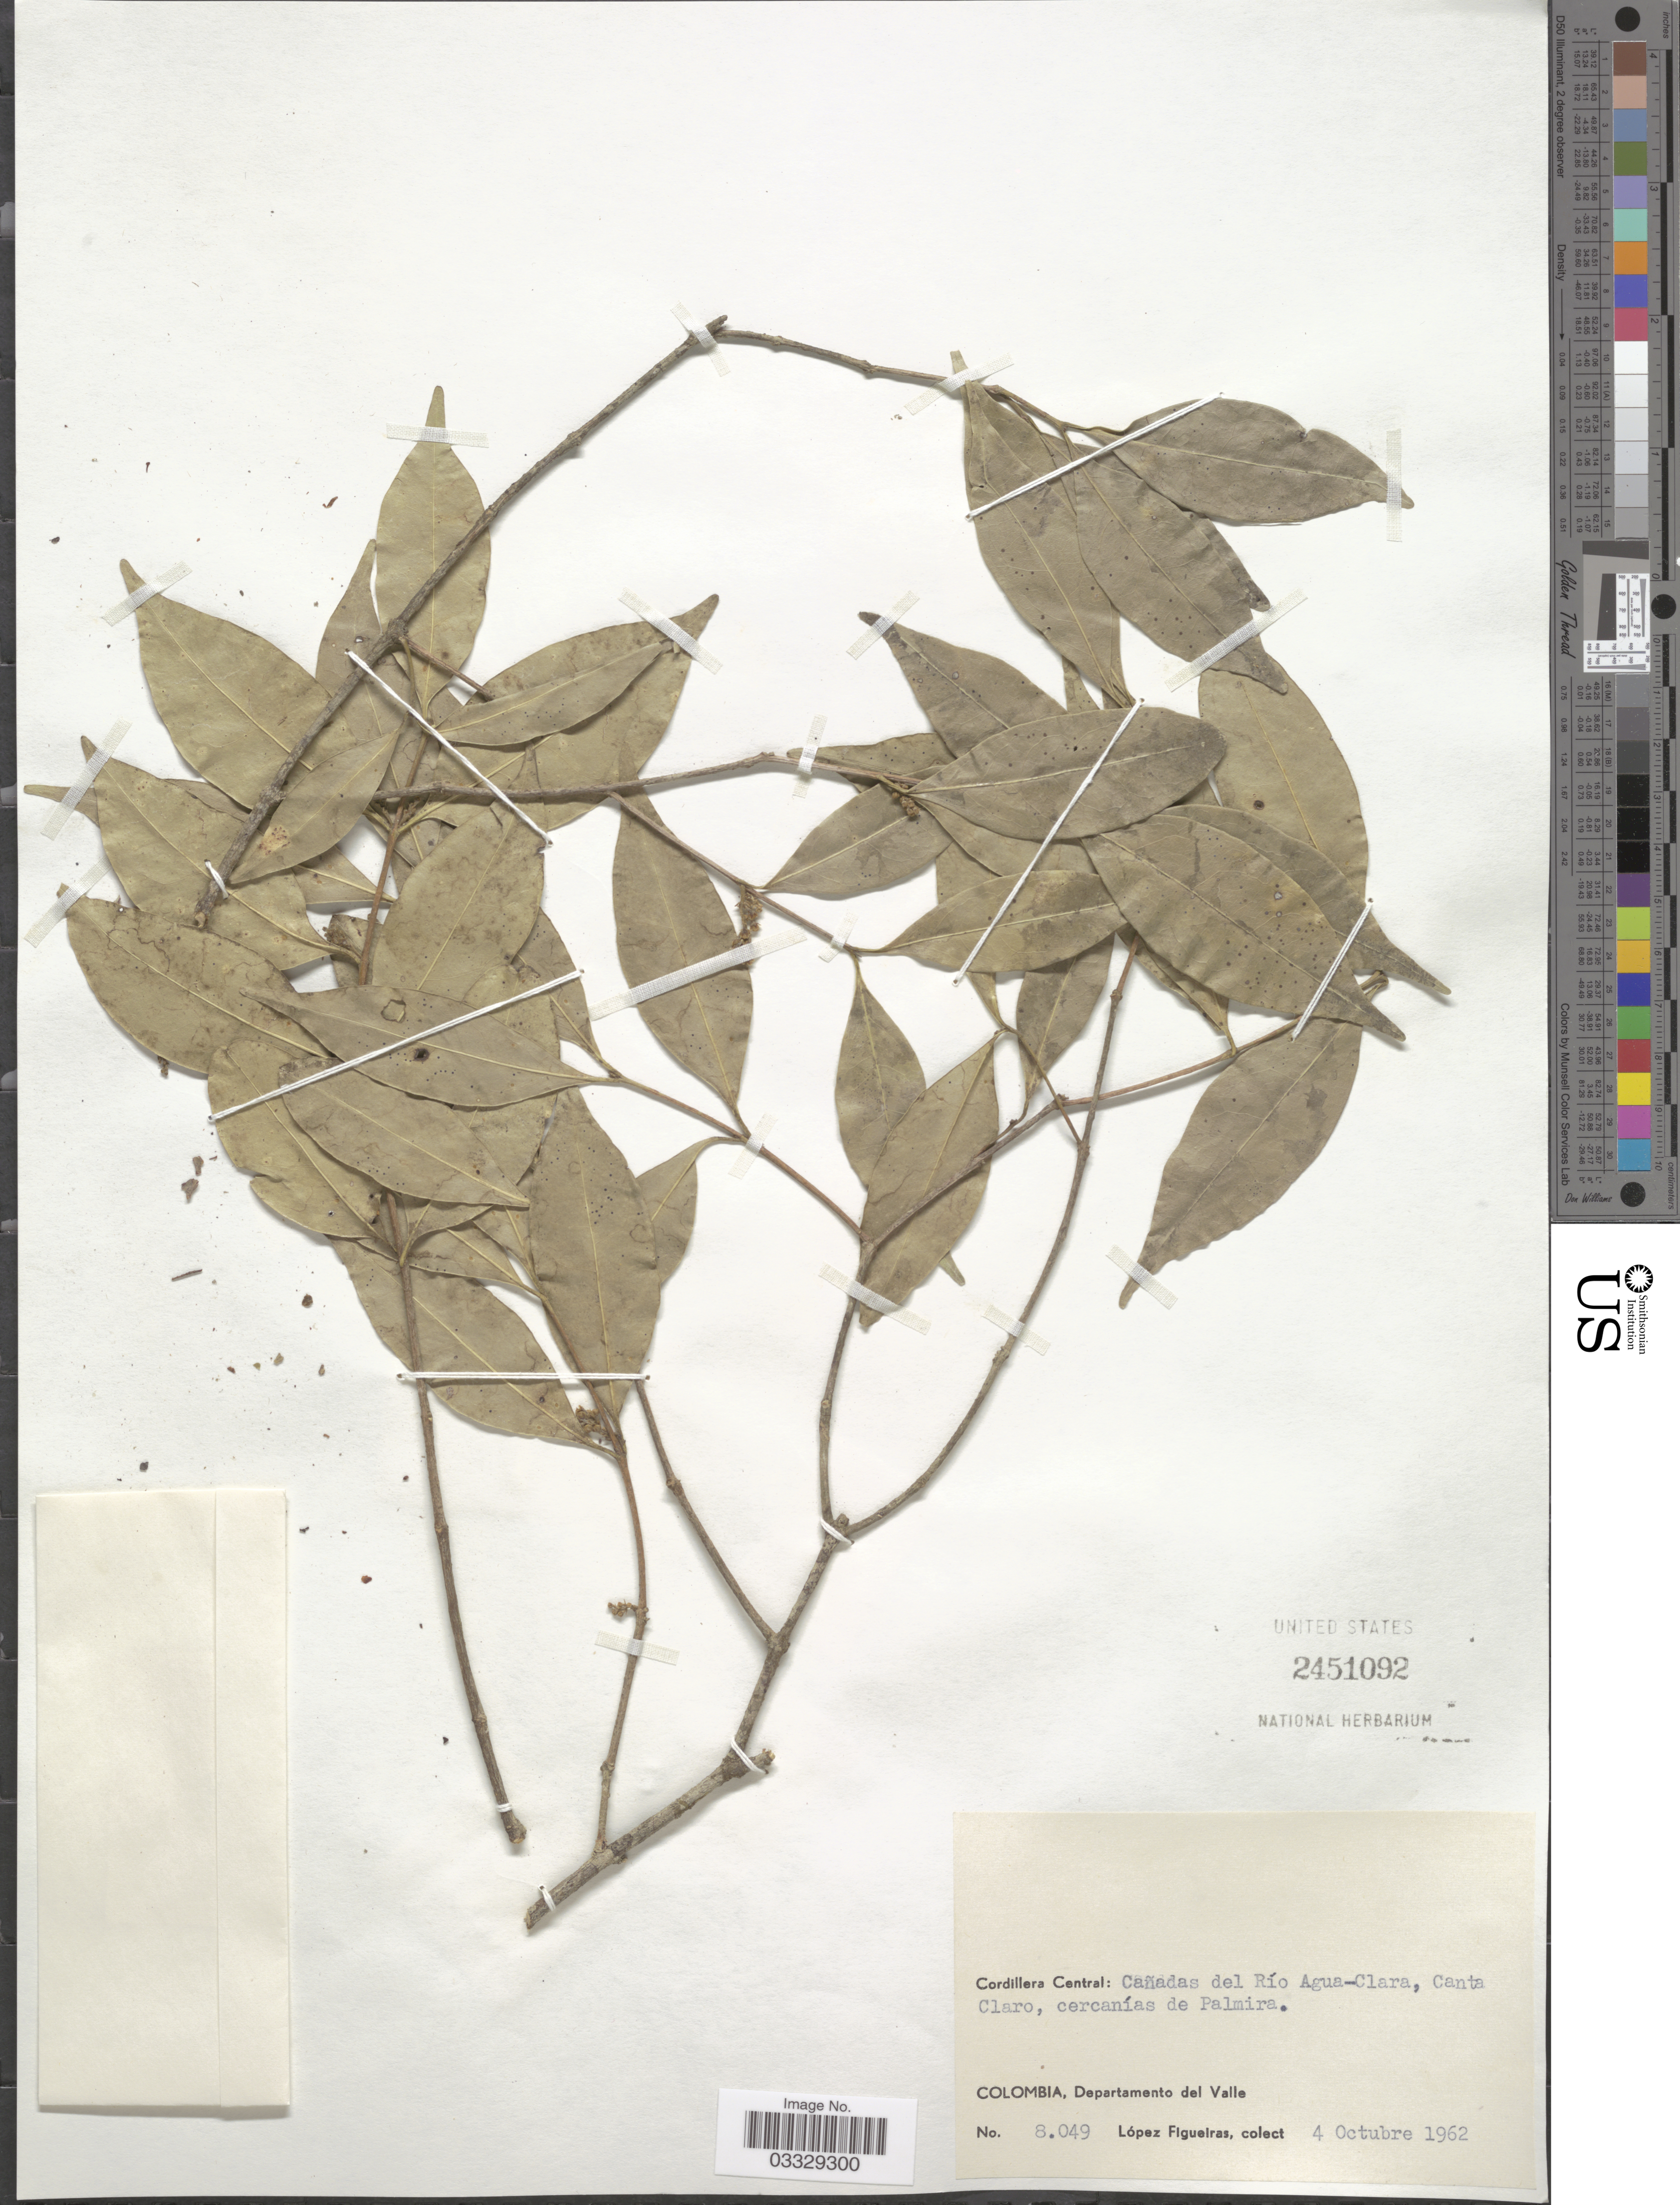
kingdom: Plantae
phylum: Tracheophyta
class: Magnoliopsida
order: Malpighiales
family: Malpighiaceae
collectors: M. López Figueiras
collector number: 8049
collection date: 1962-10-04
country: Colombia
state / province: Valle del Cauca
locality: Cordillera Central: Cañadas del Río Agua-Clara, Canta Claro, cercanías de Palmira. Departamento del Valle.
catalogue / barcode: US 2451092